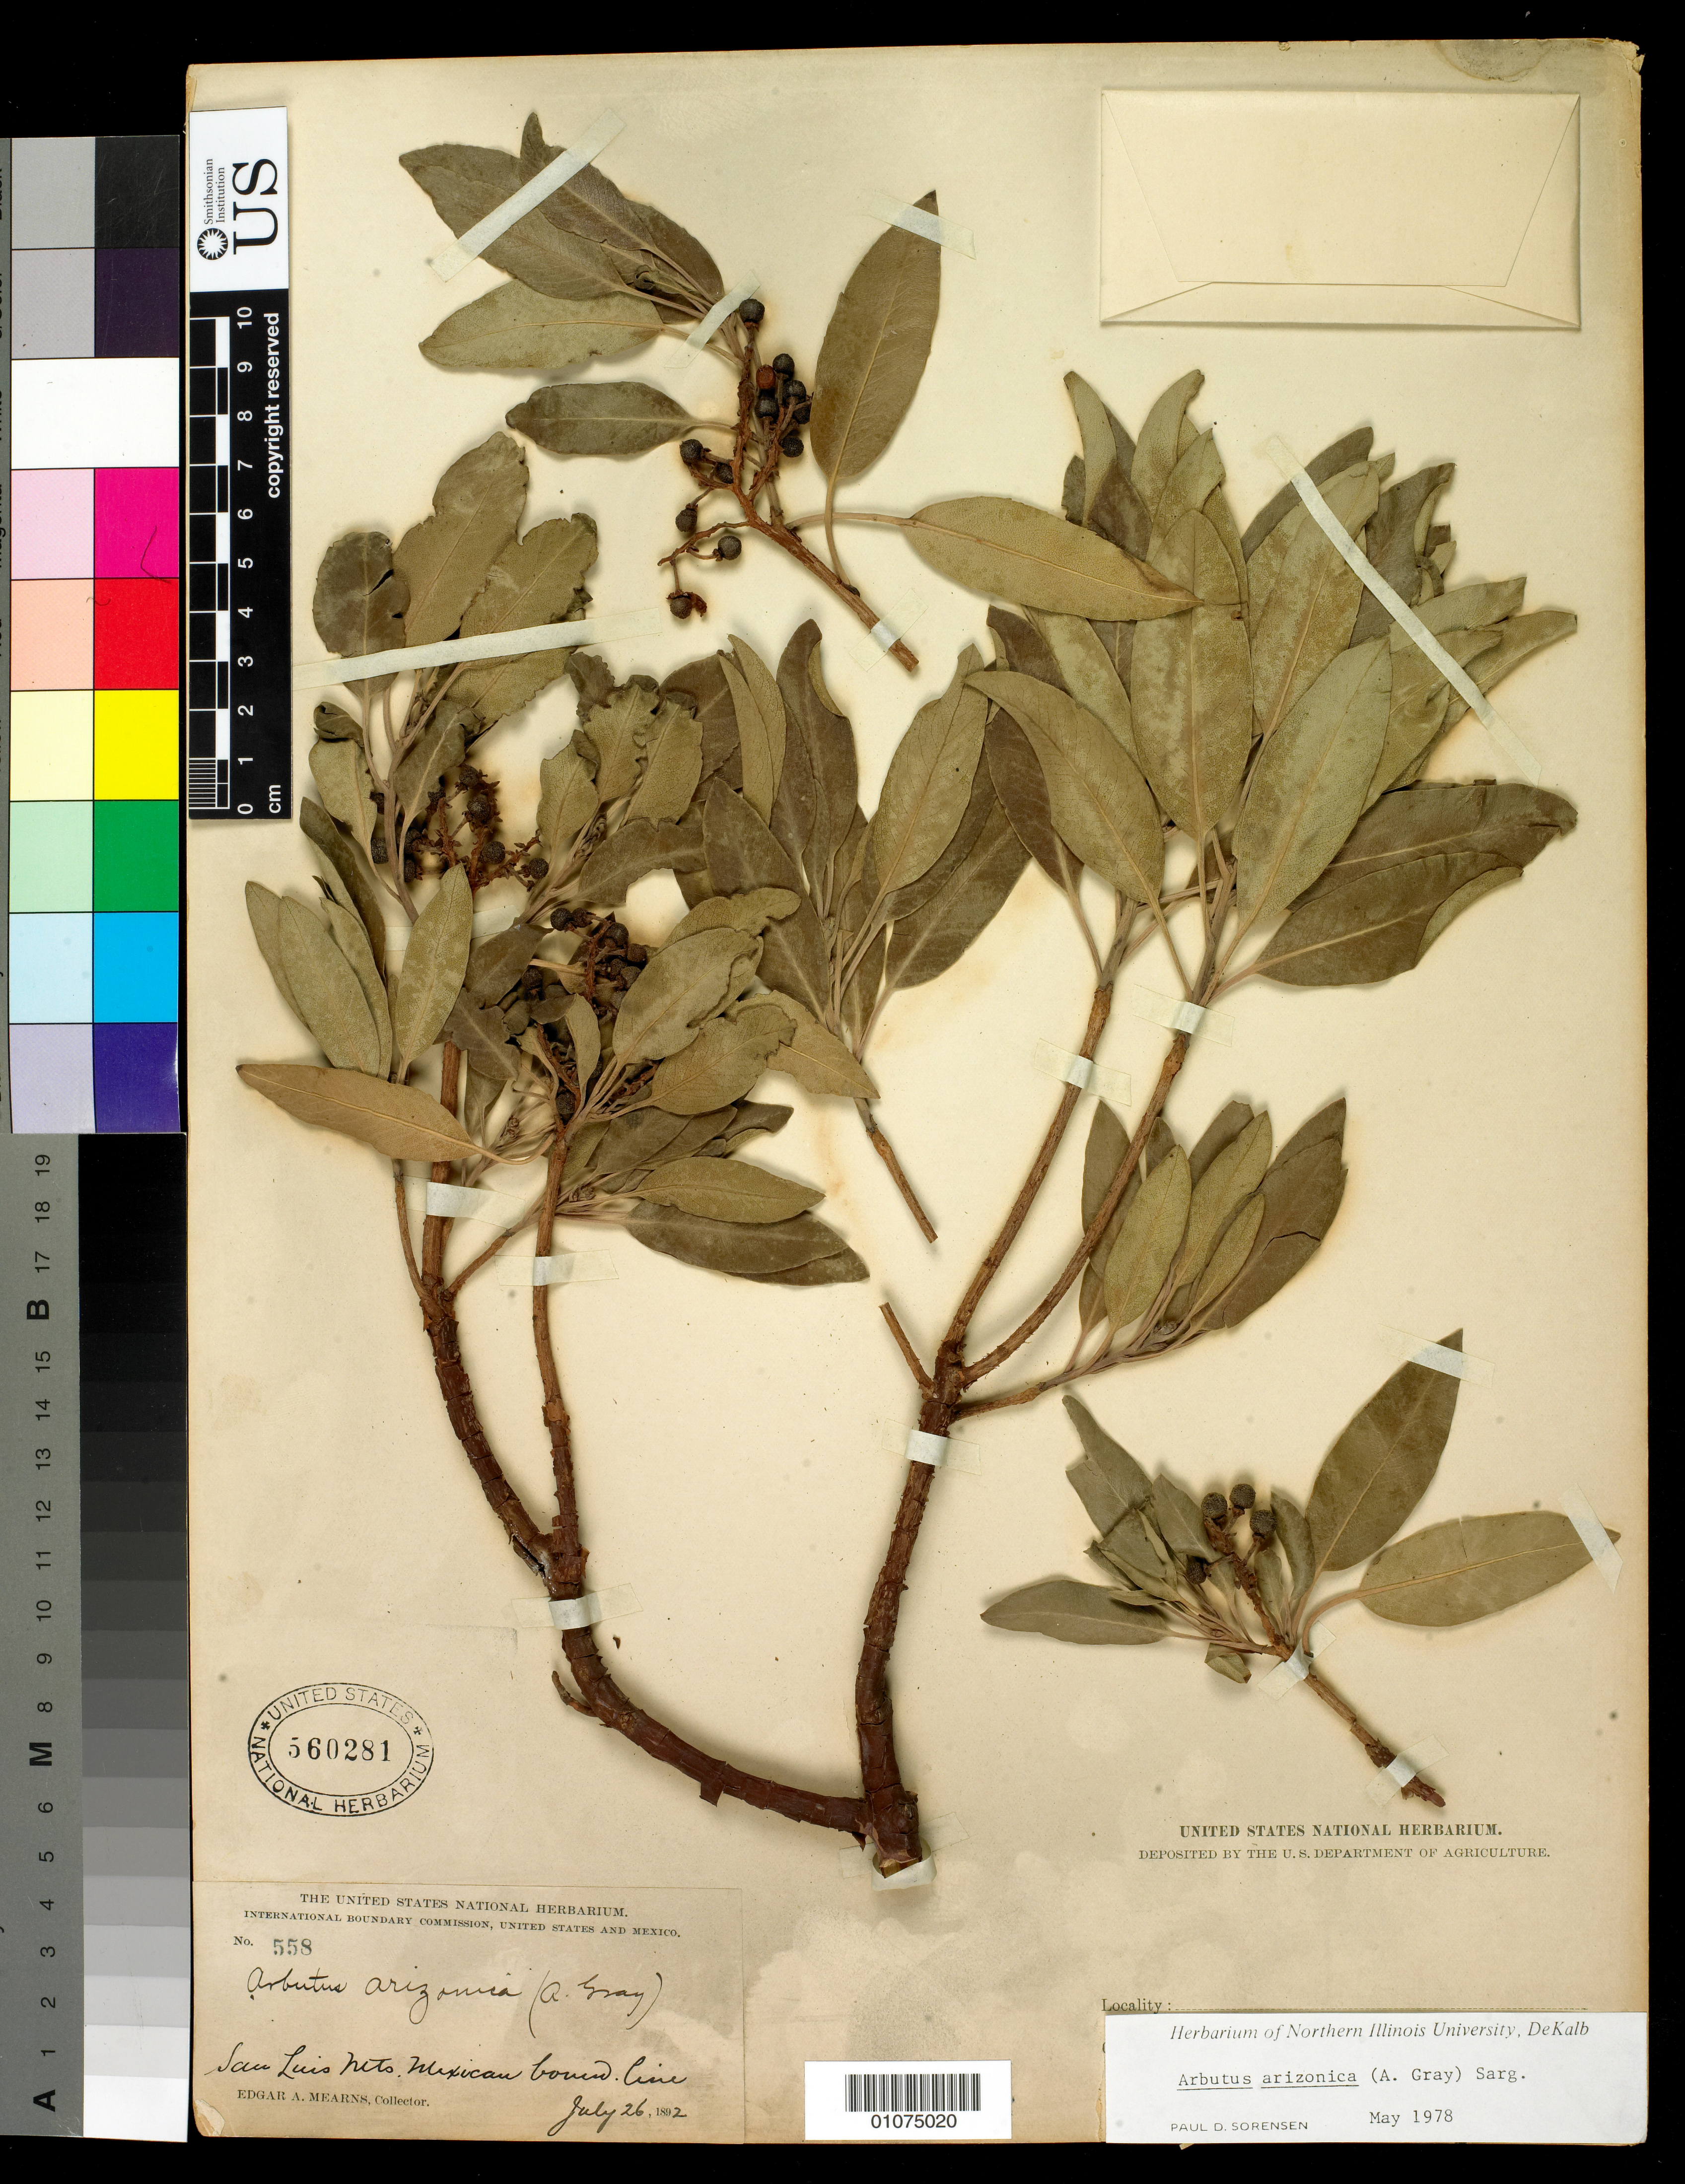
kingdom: Plantae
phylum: Tracheophyta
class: Magnoliopsida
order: Ericales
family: Ericaceae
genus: Arbutus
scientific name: Arbutus arizonica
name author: (A. Gray) Sarg.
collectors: E. A. Mearns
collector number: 558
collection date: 1892-07-26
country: United States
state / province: Arizona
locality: San Luis Mts.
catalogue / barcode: US 560281